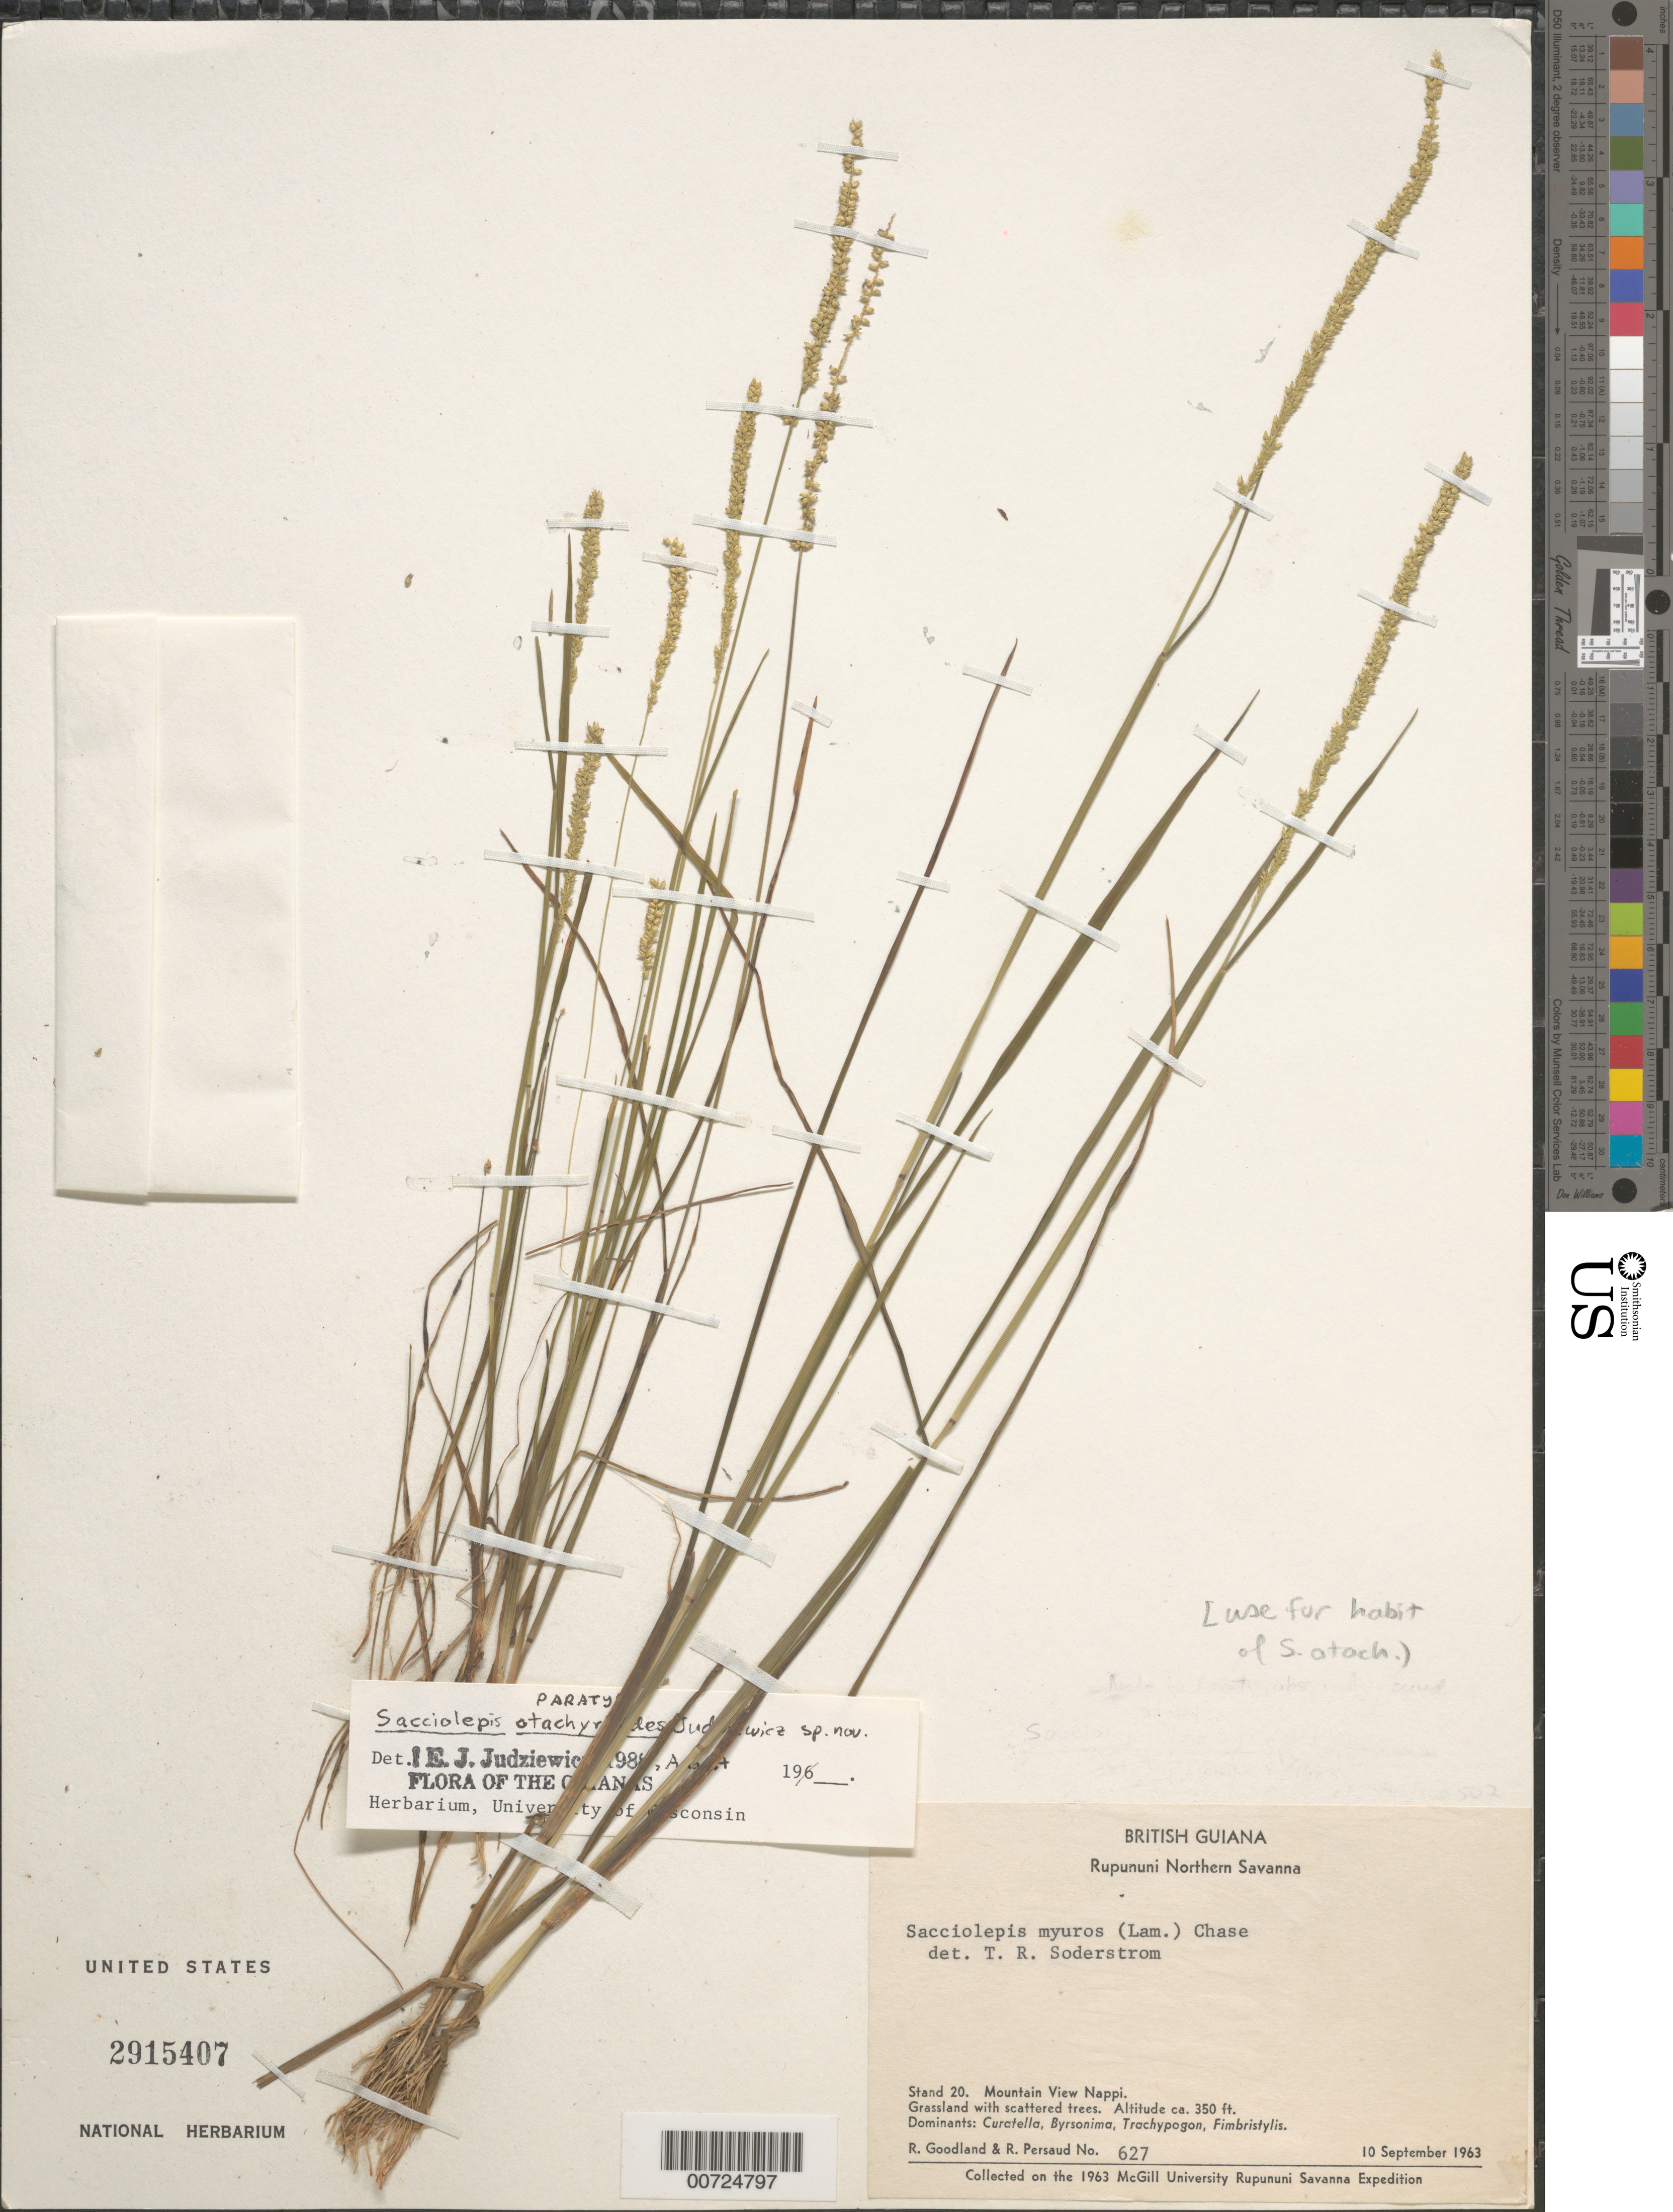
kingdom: Plantae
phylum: Tracheophyta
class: Liliopsida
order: Poales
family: Poaceae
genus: Sacciolepis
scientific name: Sacciolepis otachyrioides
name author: Judz.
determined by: Judziewicz, E. J.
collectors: R. Goodland & R. Persaud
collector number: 627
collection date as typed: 10-Sep-63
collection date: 1963-09-10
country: Guyana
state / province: U. Takutu-U. Essequibo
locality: Rupununi Northern Savanna, Mountain View, Nappi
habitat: Grassland with scattered trees. Dominants: Curatella, Byrsonima, Trachypogon, Fimbristylis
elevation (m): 107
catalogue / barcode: US 2915407